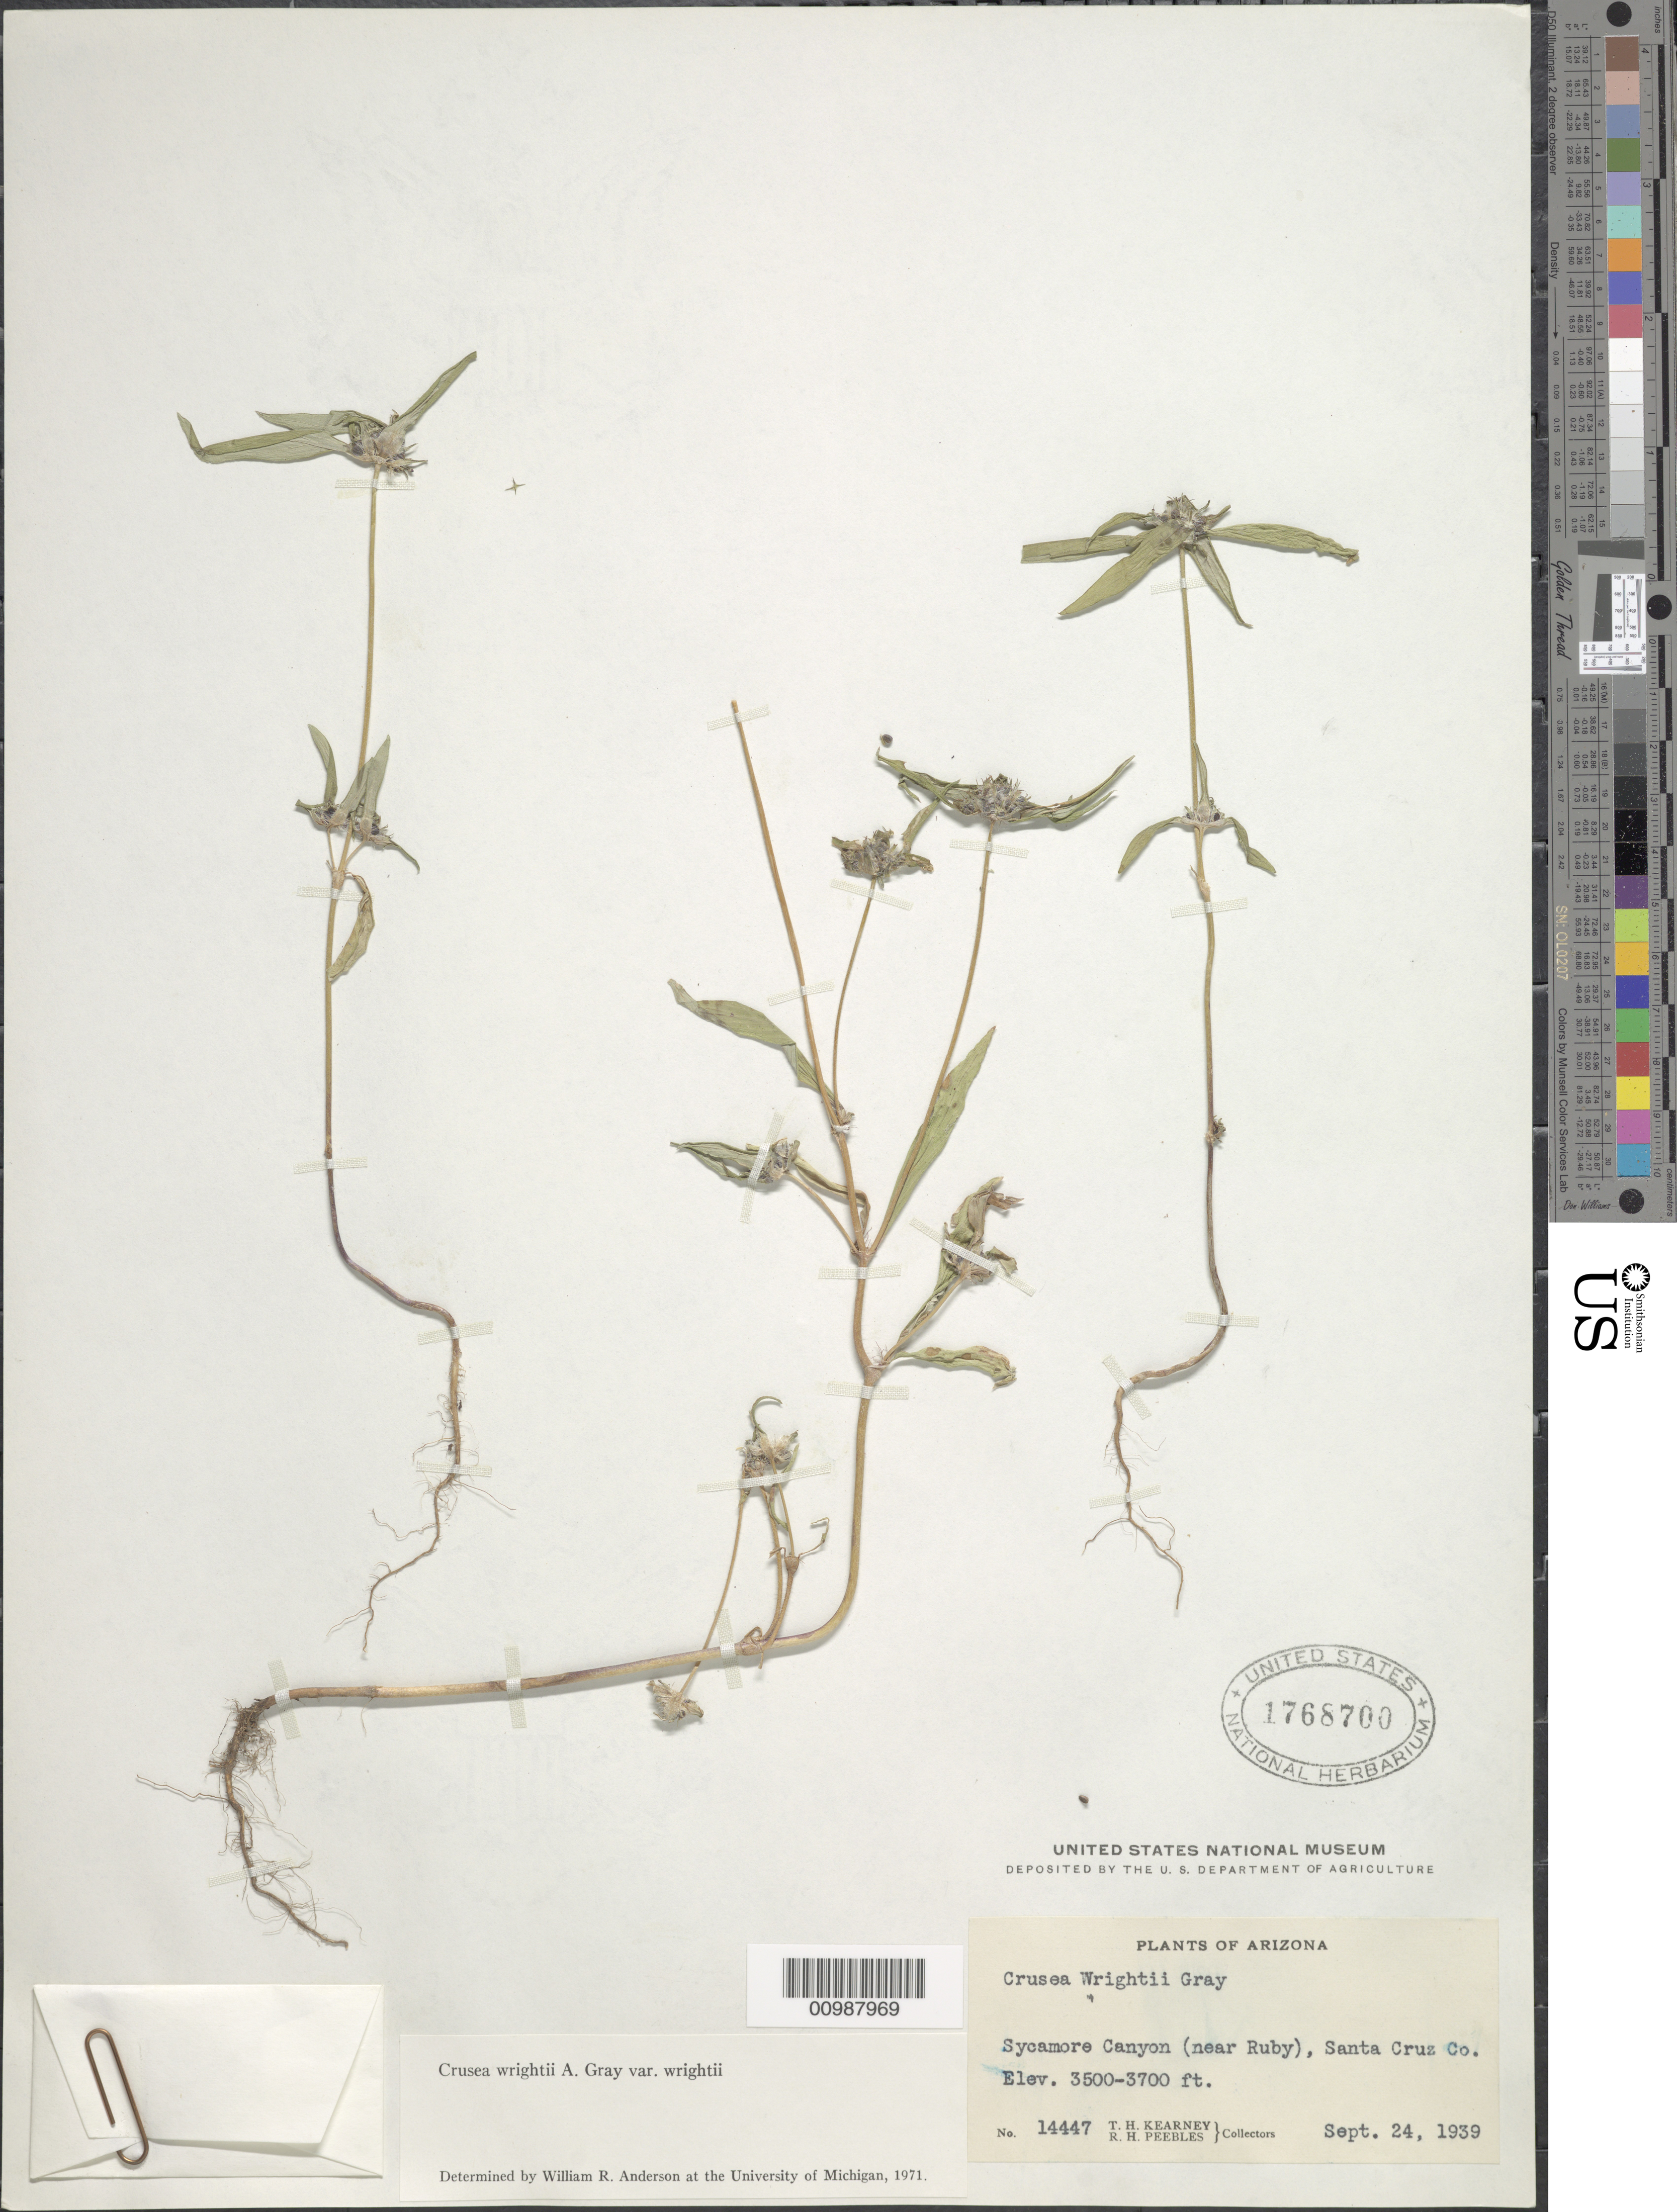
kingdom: Plantae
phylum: Tracheophyta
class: Magnoliopsida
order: Gentianales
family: Rubiaceae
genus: Crusea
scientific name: Crusea wrightii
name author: A. Gray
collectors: T. H. Kearney & R. H. Peebles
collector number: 14447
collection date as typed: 24 Sep 1939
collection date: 1939-09-24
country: United States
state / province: Arizona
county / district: Santa Cruz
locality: Sycamore Canyon (near Ruby).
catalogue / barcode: US 1768700